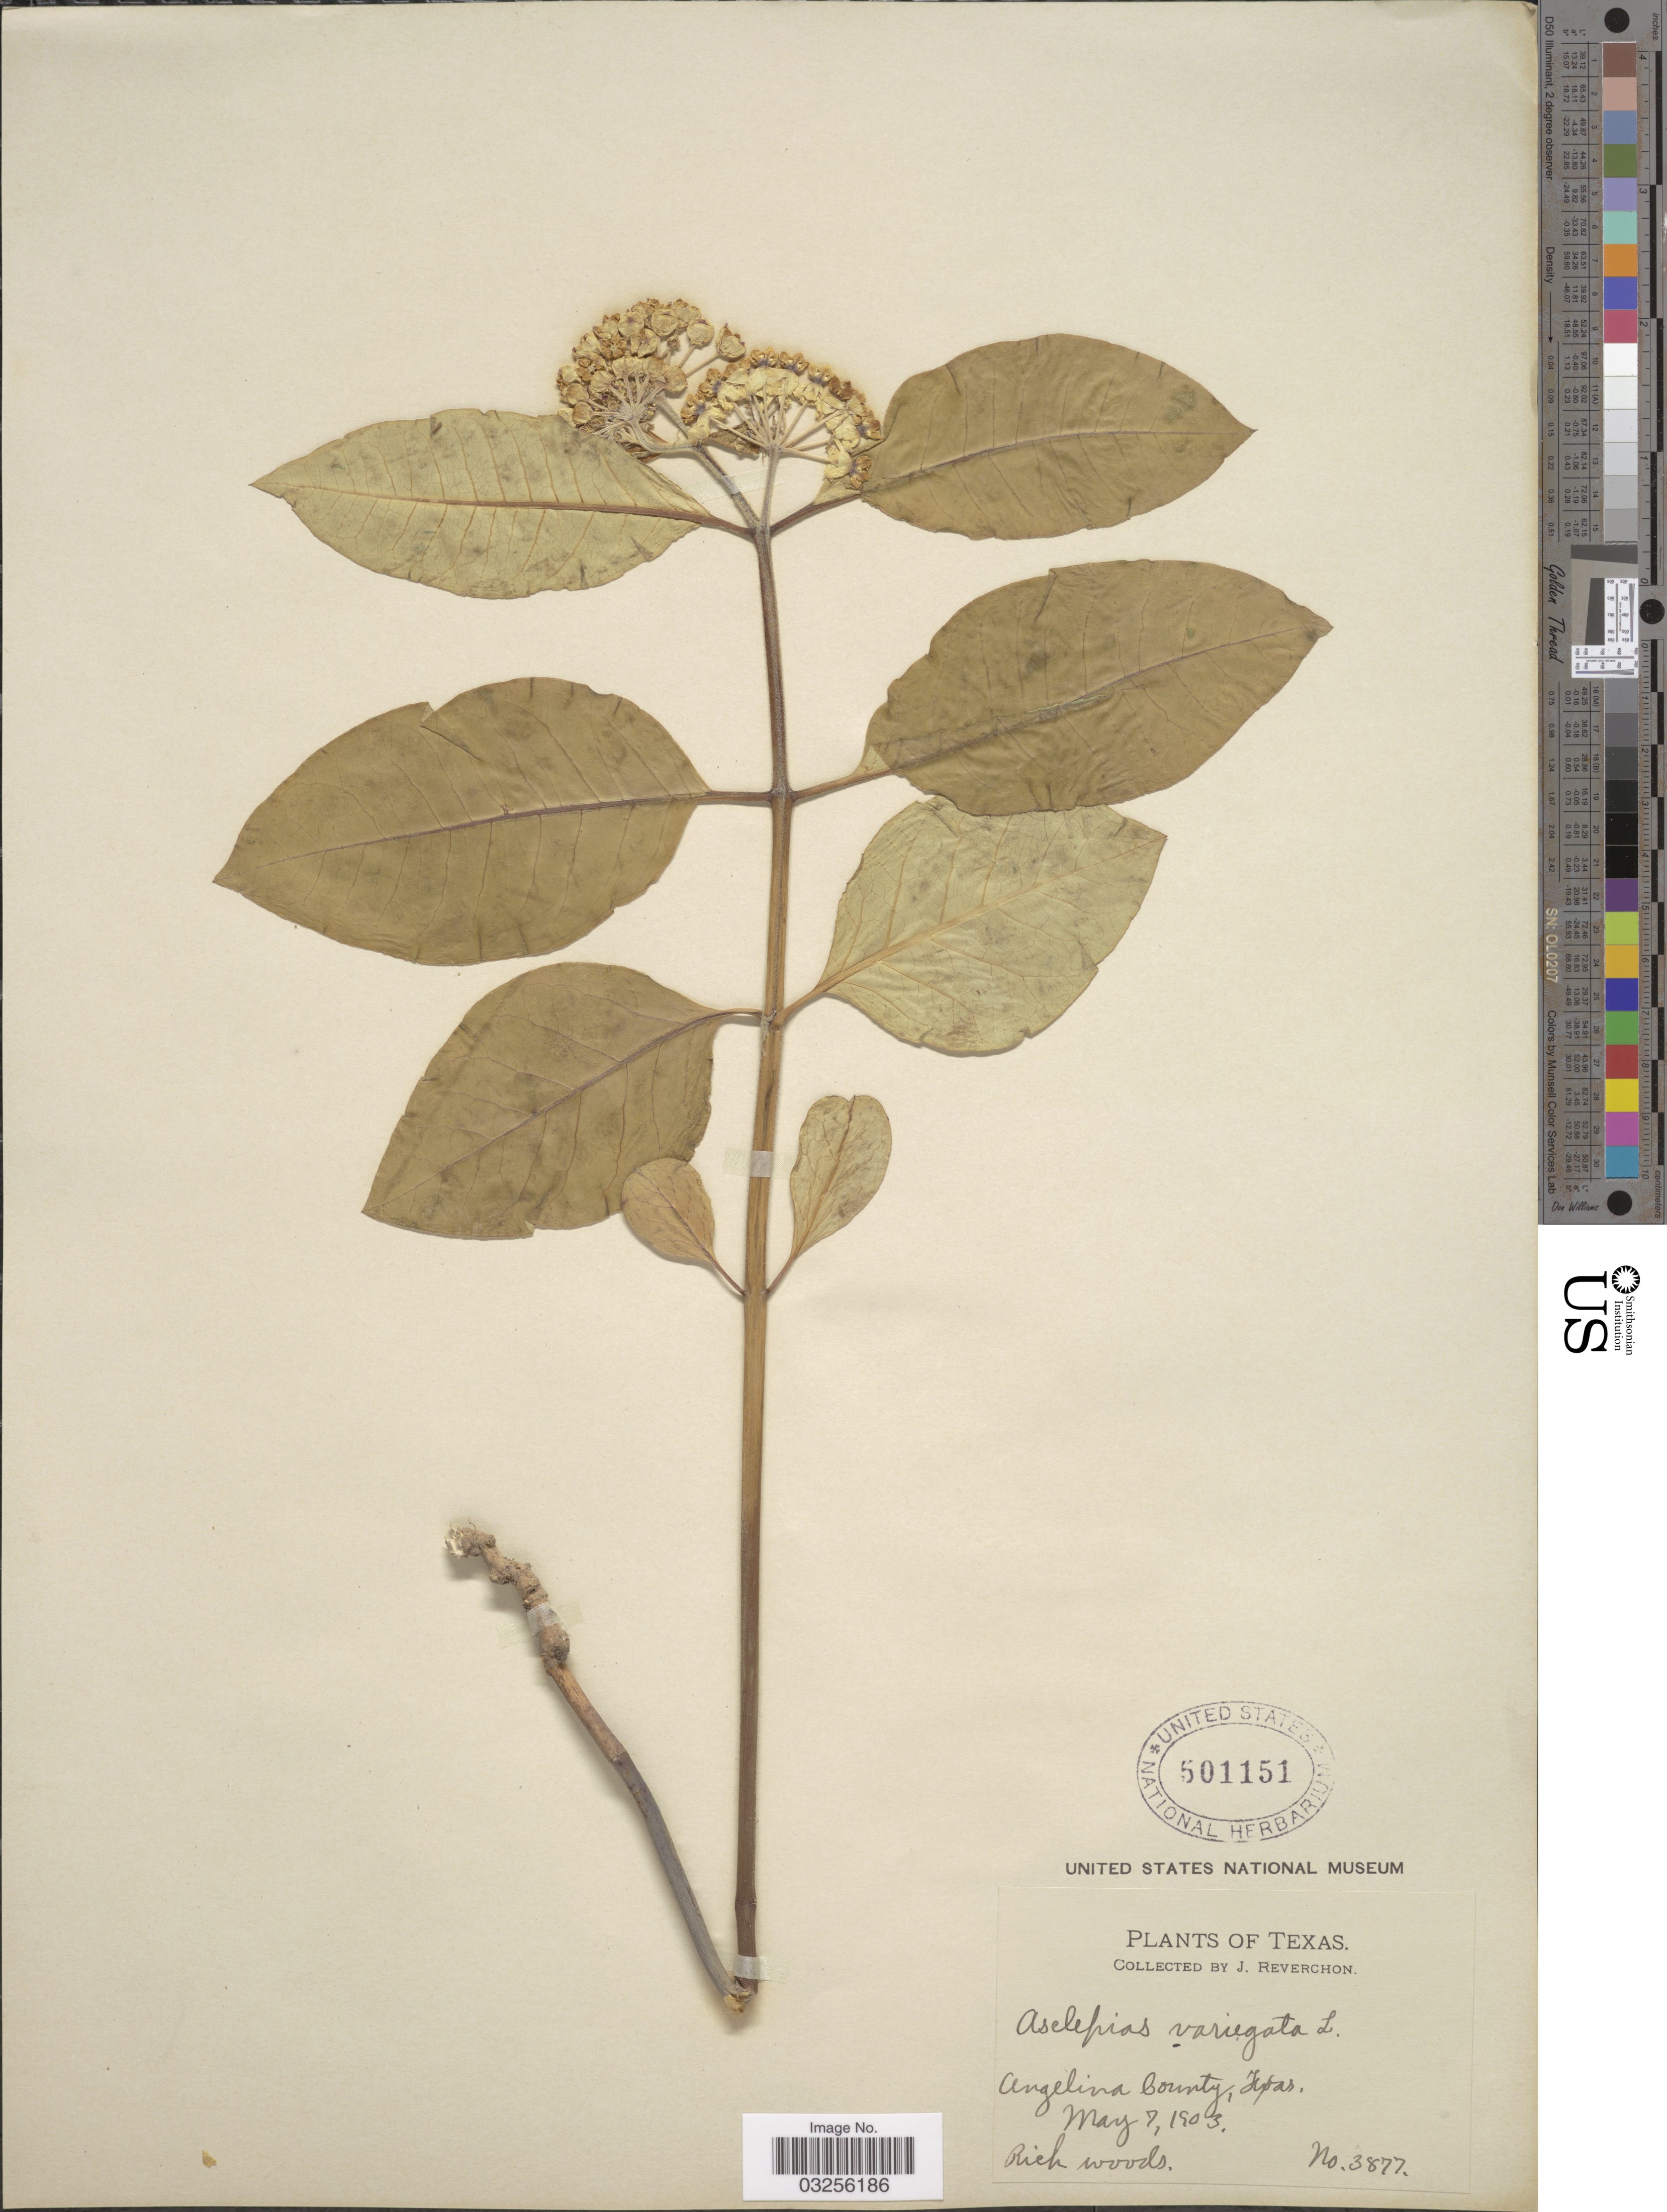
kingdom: Plantae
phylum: Tracheophyta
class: Magnoliopsida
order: Gentianales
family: Apocynaceae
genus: Asclepias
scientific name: Asclepias variegata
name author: L.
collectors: J. Reverchon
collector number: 3877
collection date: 1903-05-07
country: United States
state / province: Texas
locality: Angelina County.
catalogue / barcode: US 501151